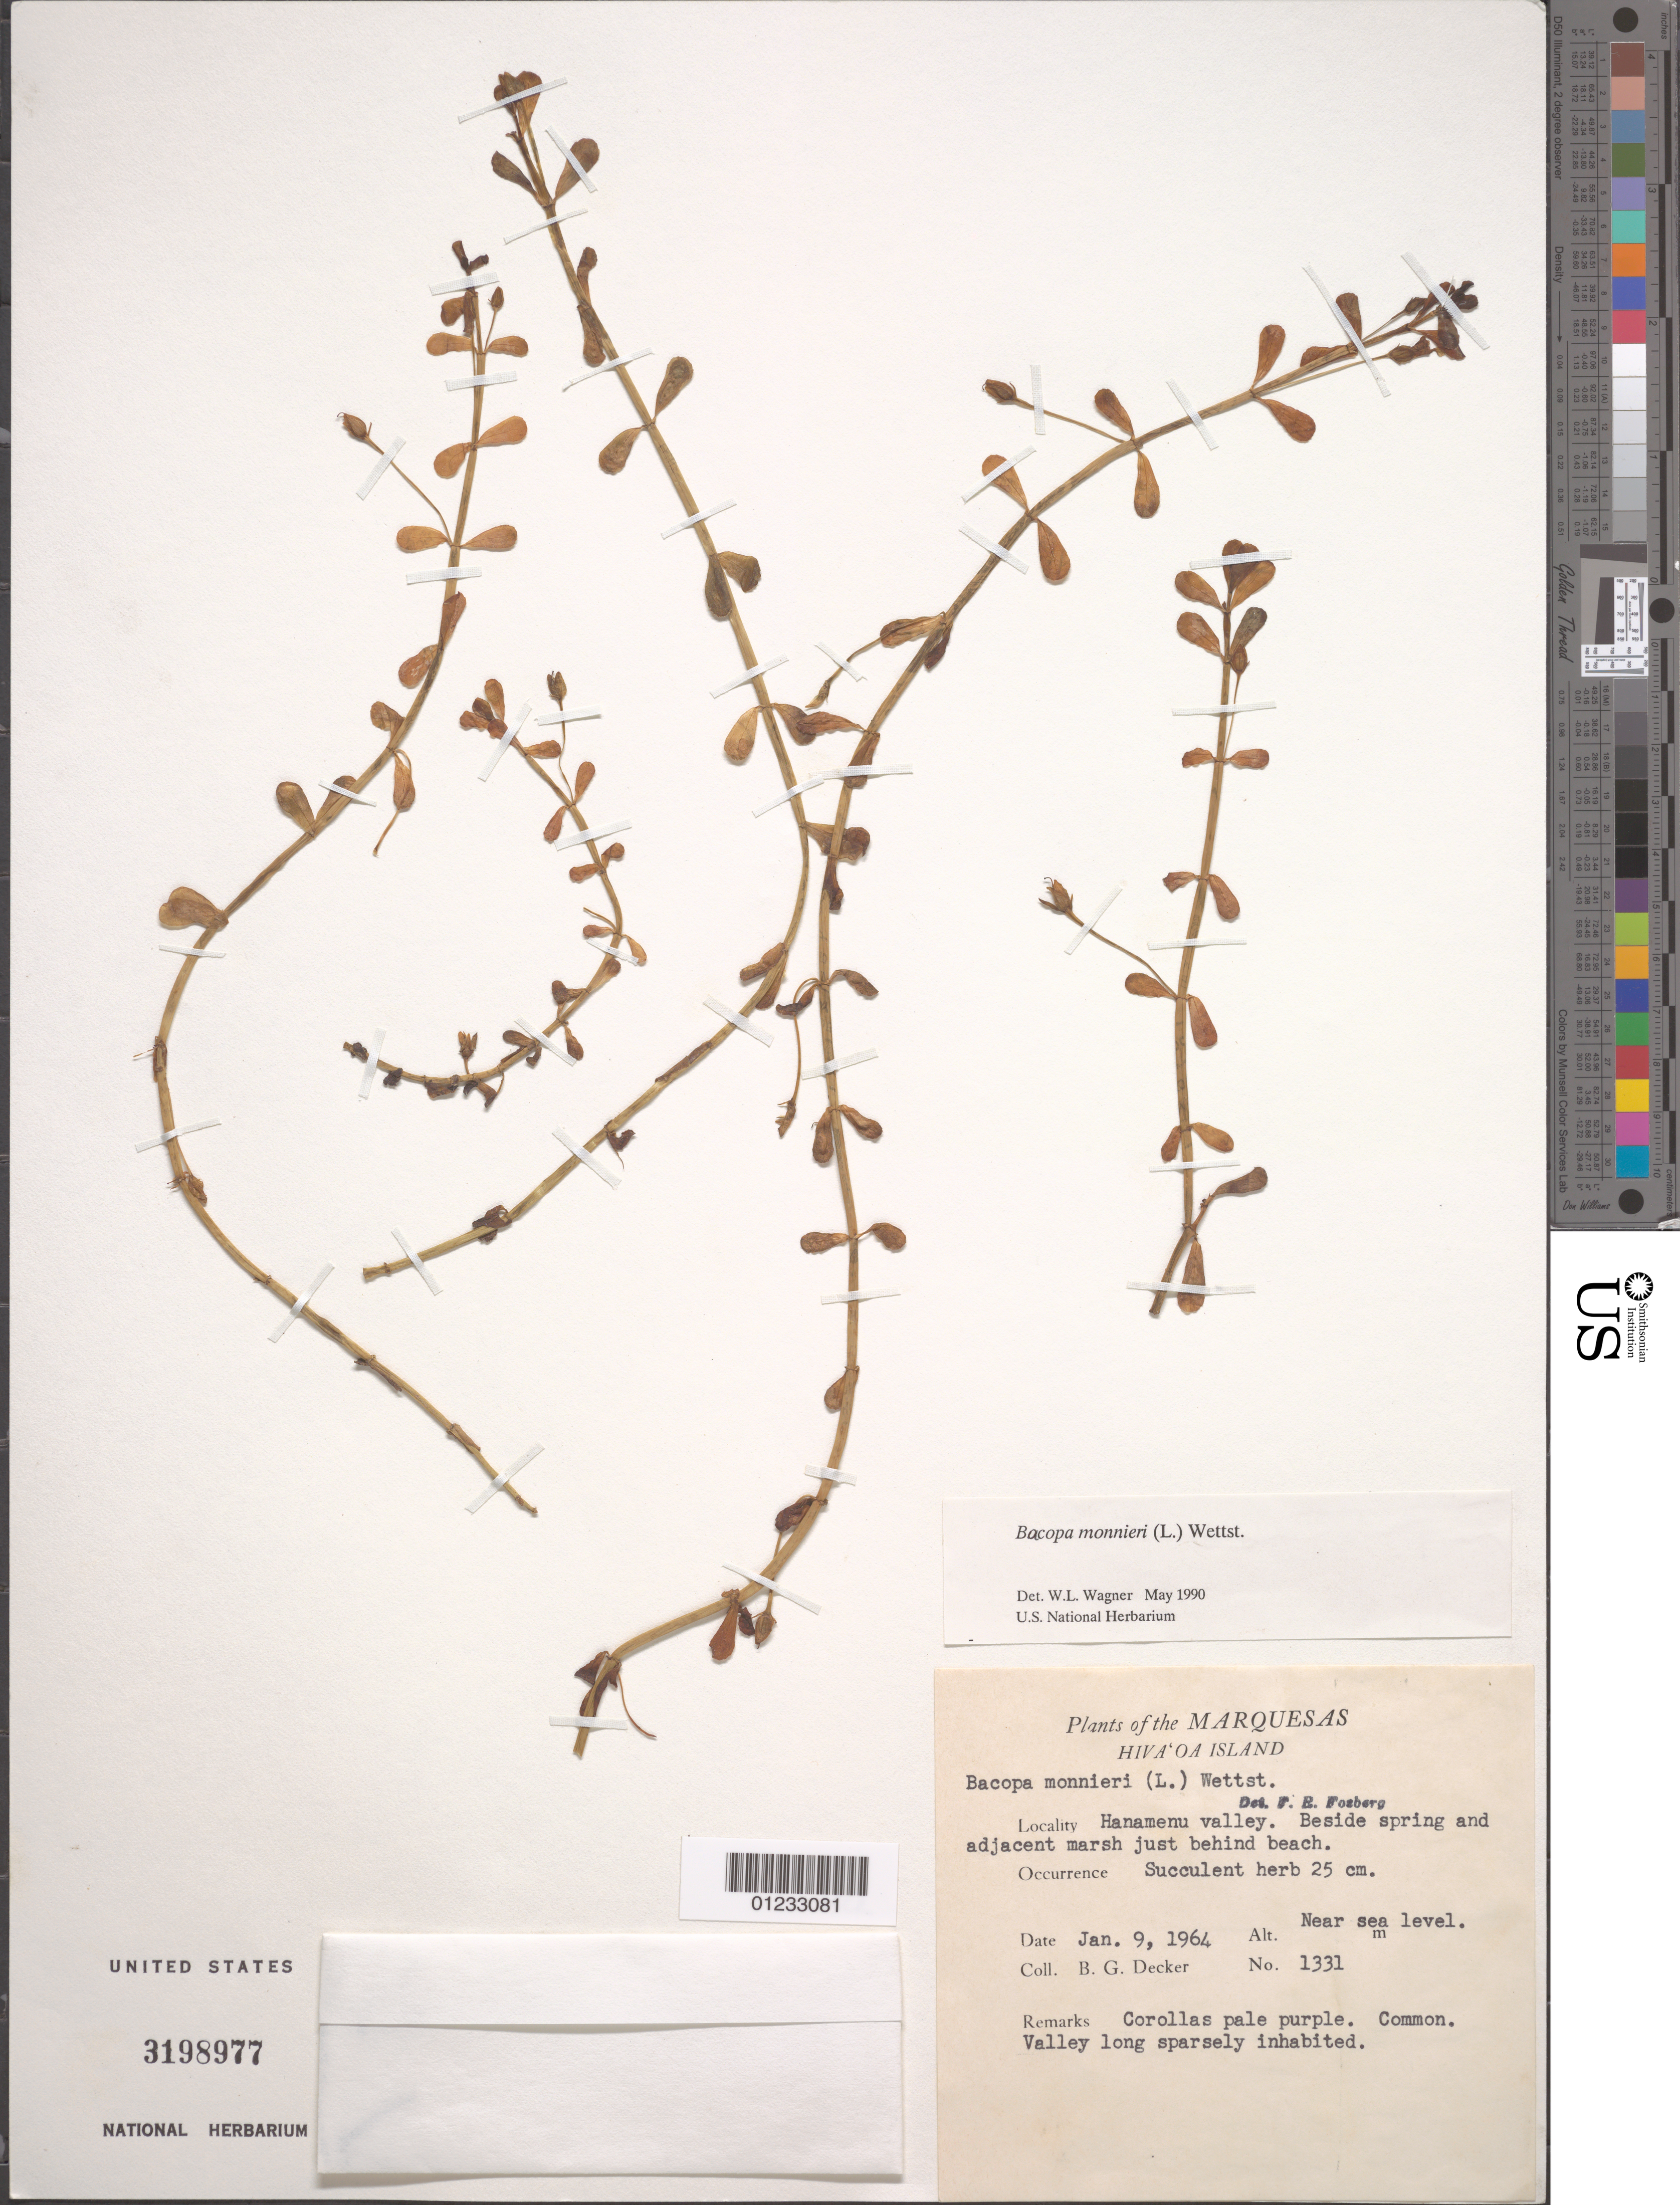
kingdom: Plantae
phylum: Tracheophyta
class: Magnoliopsida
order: Lamiales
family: Plantaginaceae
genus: Bacopa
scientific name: Bacopa monnieri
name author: (L.) Wettst.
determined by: Wagner, W. L., (BOT), Smithsonian Institution - National Museum of Natural History (UNITED STATES)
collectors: B. G. Decker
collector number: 1331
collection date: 1964-01-09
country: French Polynesia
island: Hiva Oa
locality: Hanamenu Valley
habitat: Beside spring and adjacent marsh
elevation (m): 0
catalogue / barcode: US 3198977